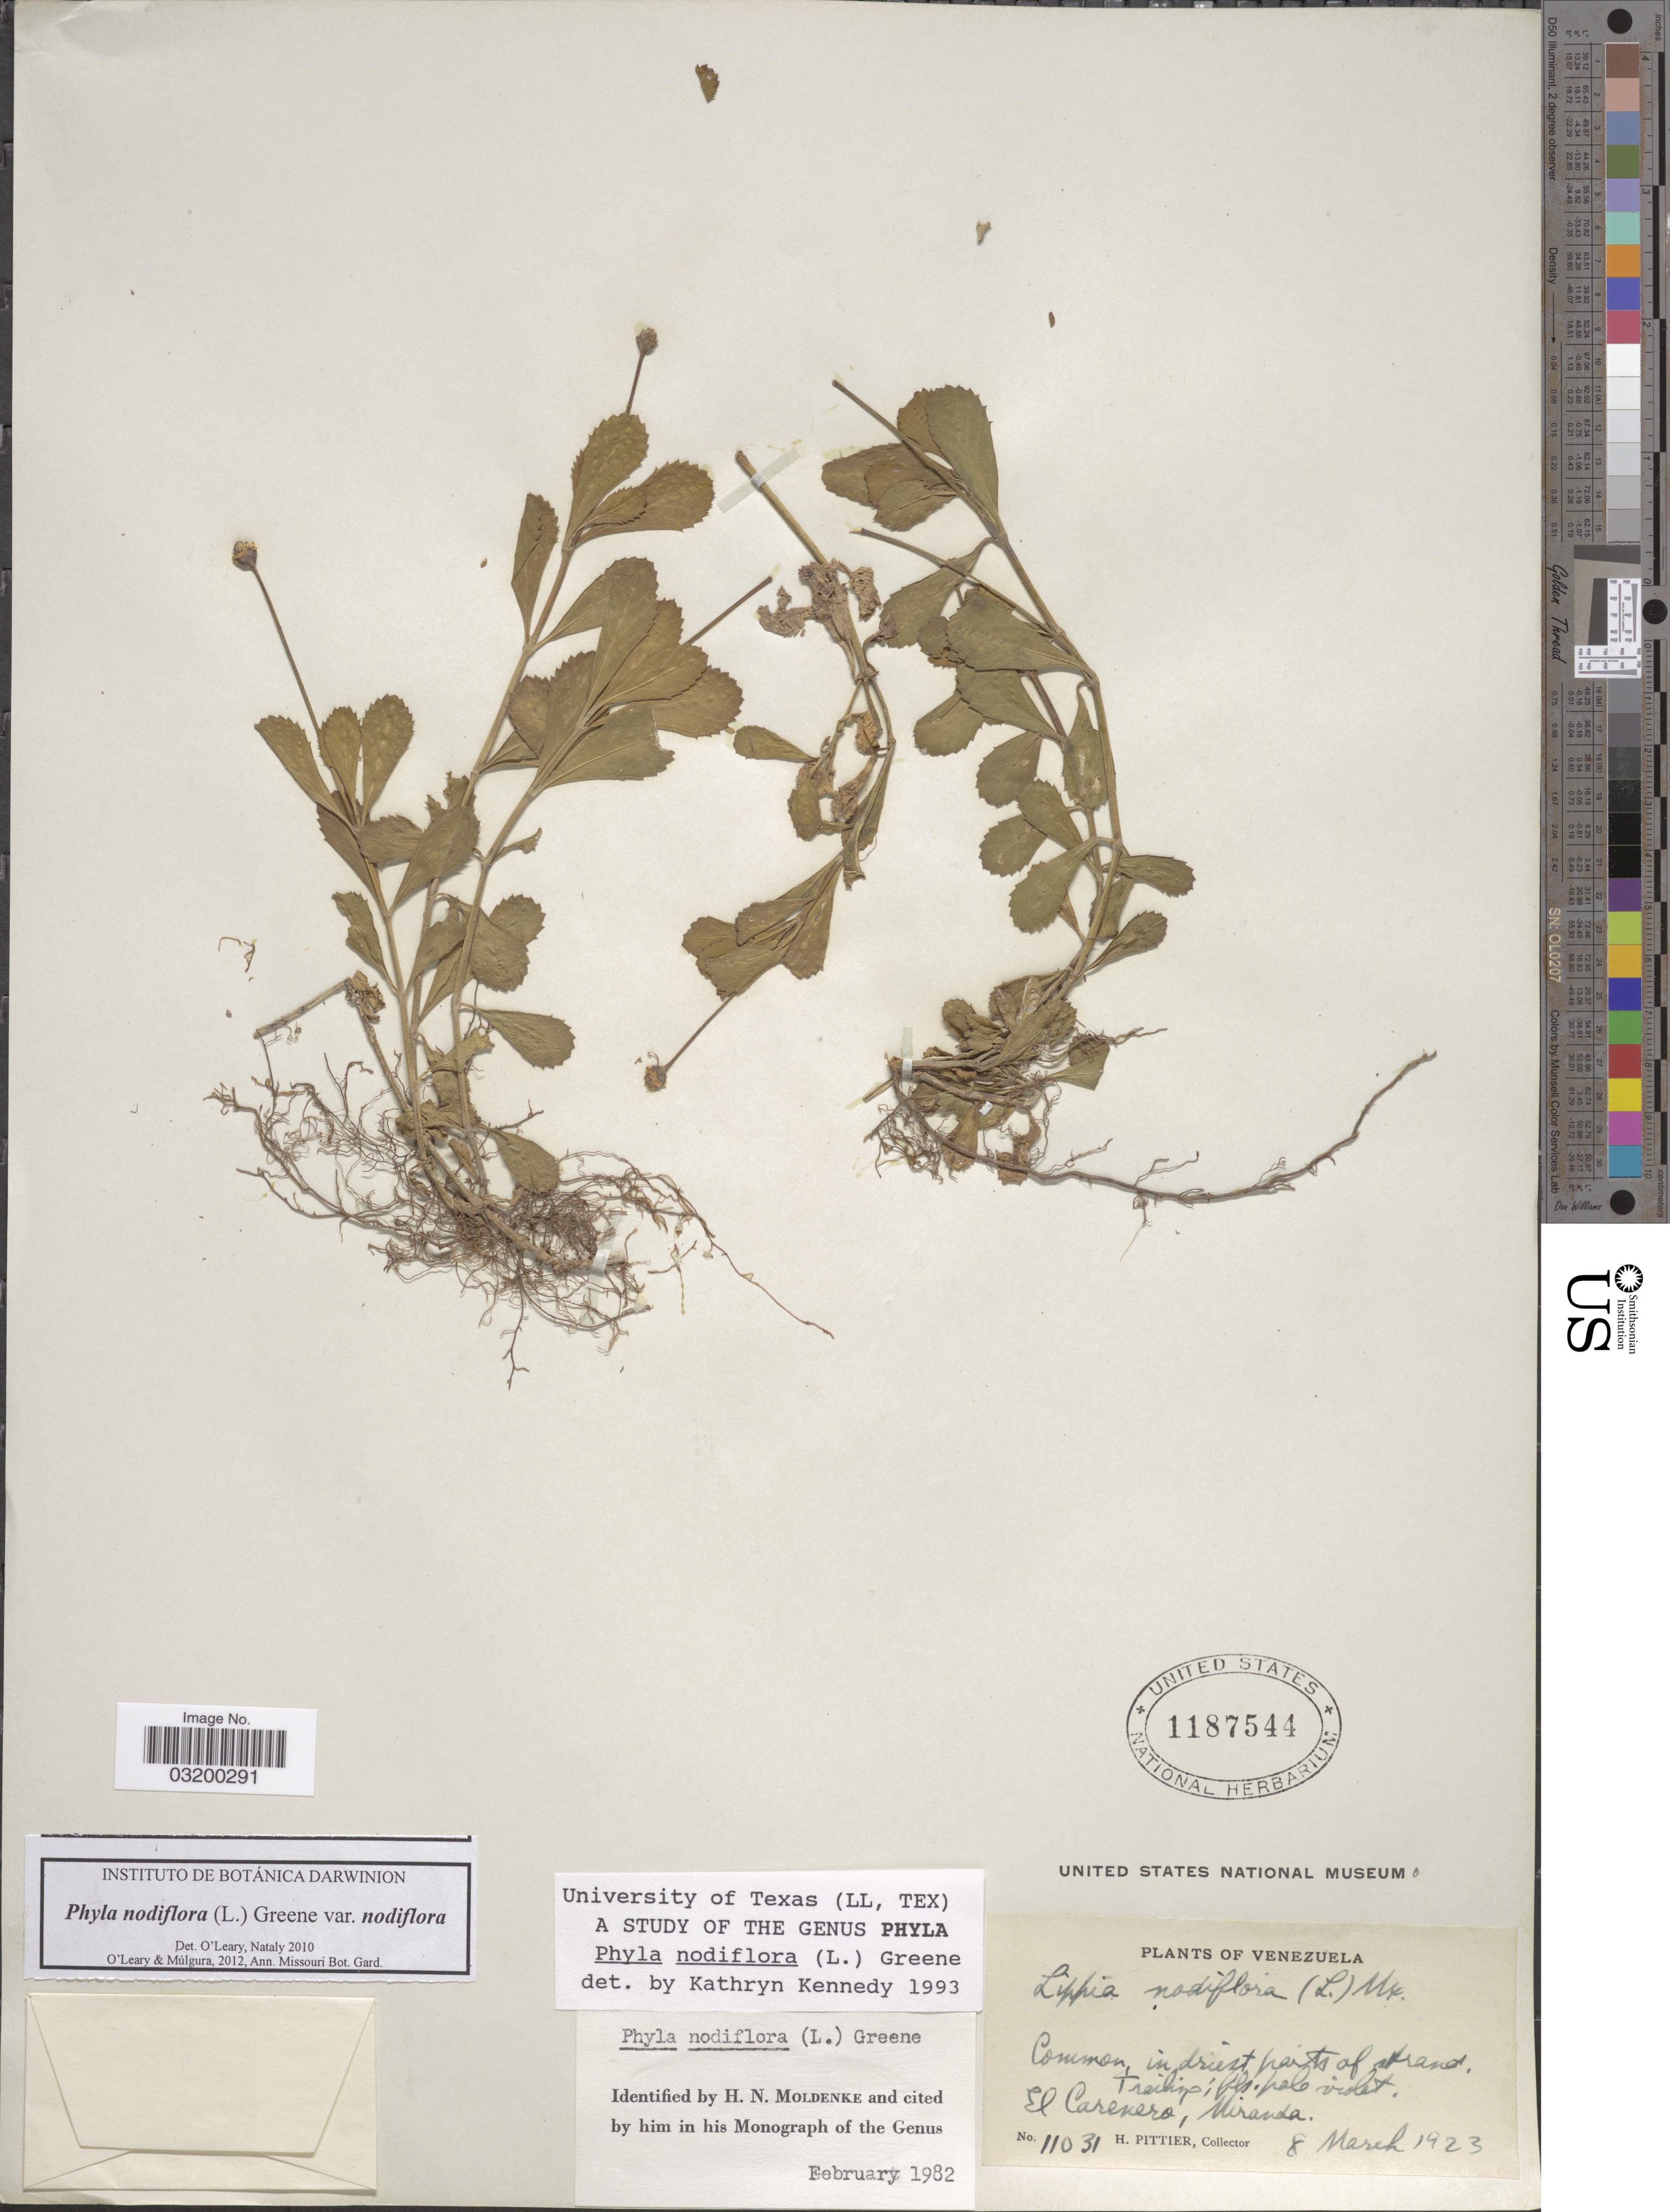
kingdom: Plantae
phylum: Tracheophyta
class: Magnoliopsida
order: Lamiales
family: Verbenaceae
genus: Phyla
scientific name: Phyla nodiflora var. nodiflora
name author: (L.) Greene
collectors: H. F. Pittier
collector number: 11031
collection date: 1923-03-08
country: Venezuela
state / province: Miranda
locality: El Carenero.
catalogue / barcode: US 1187544